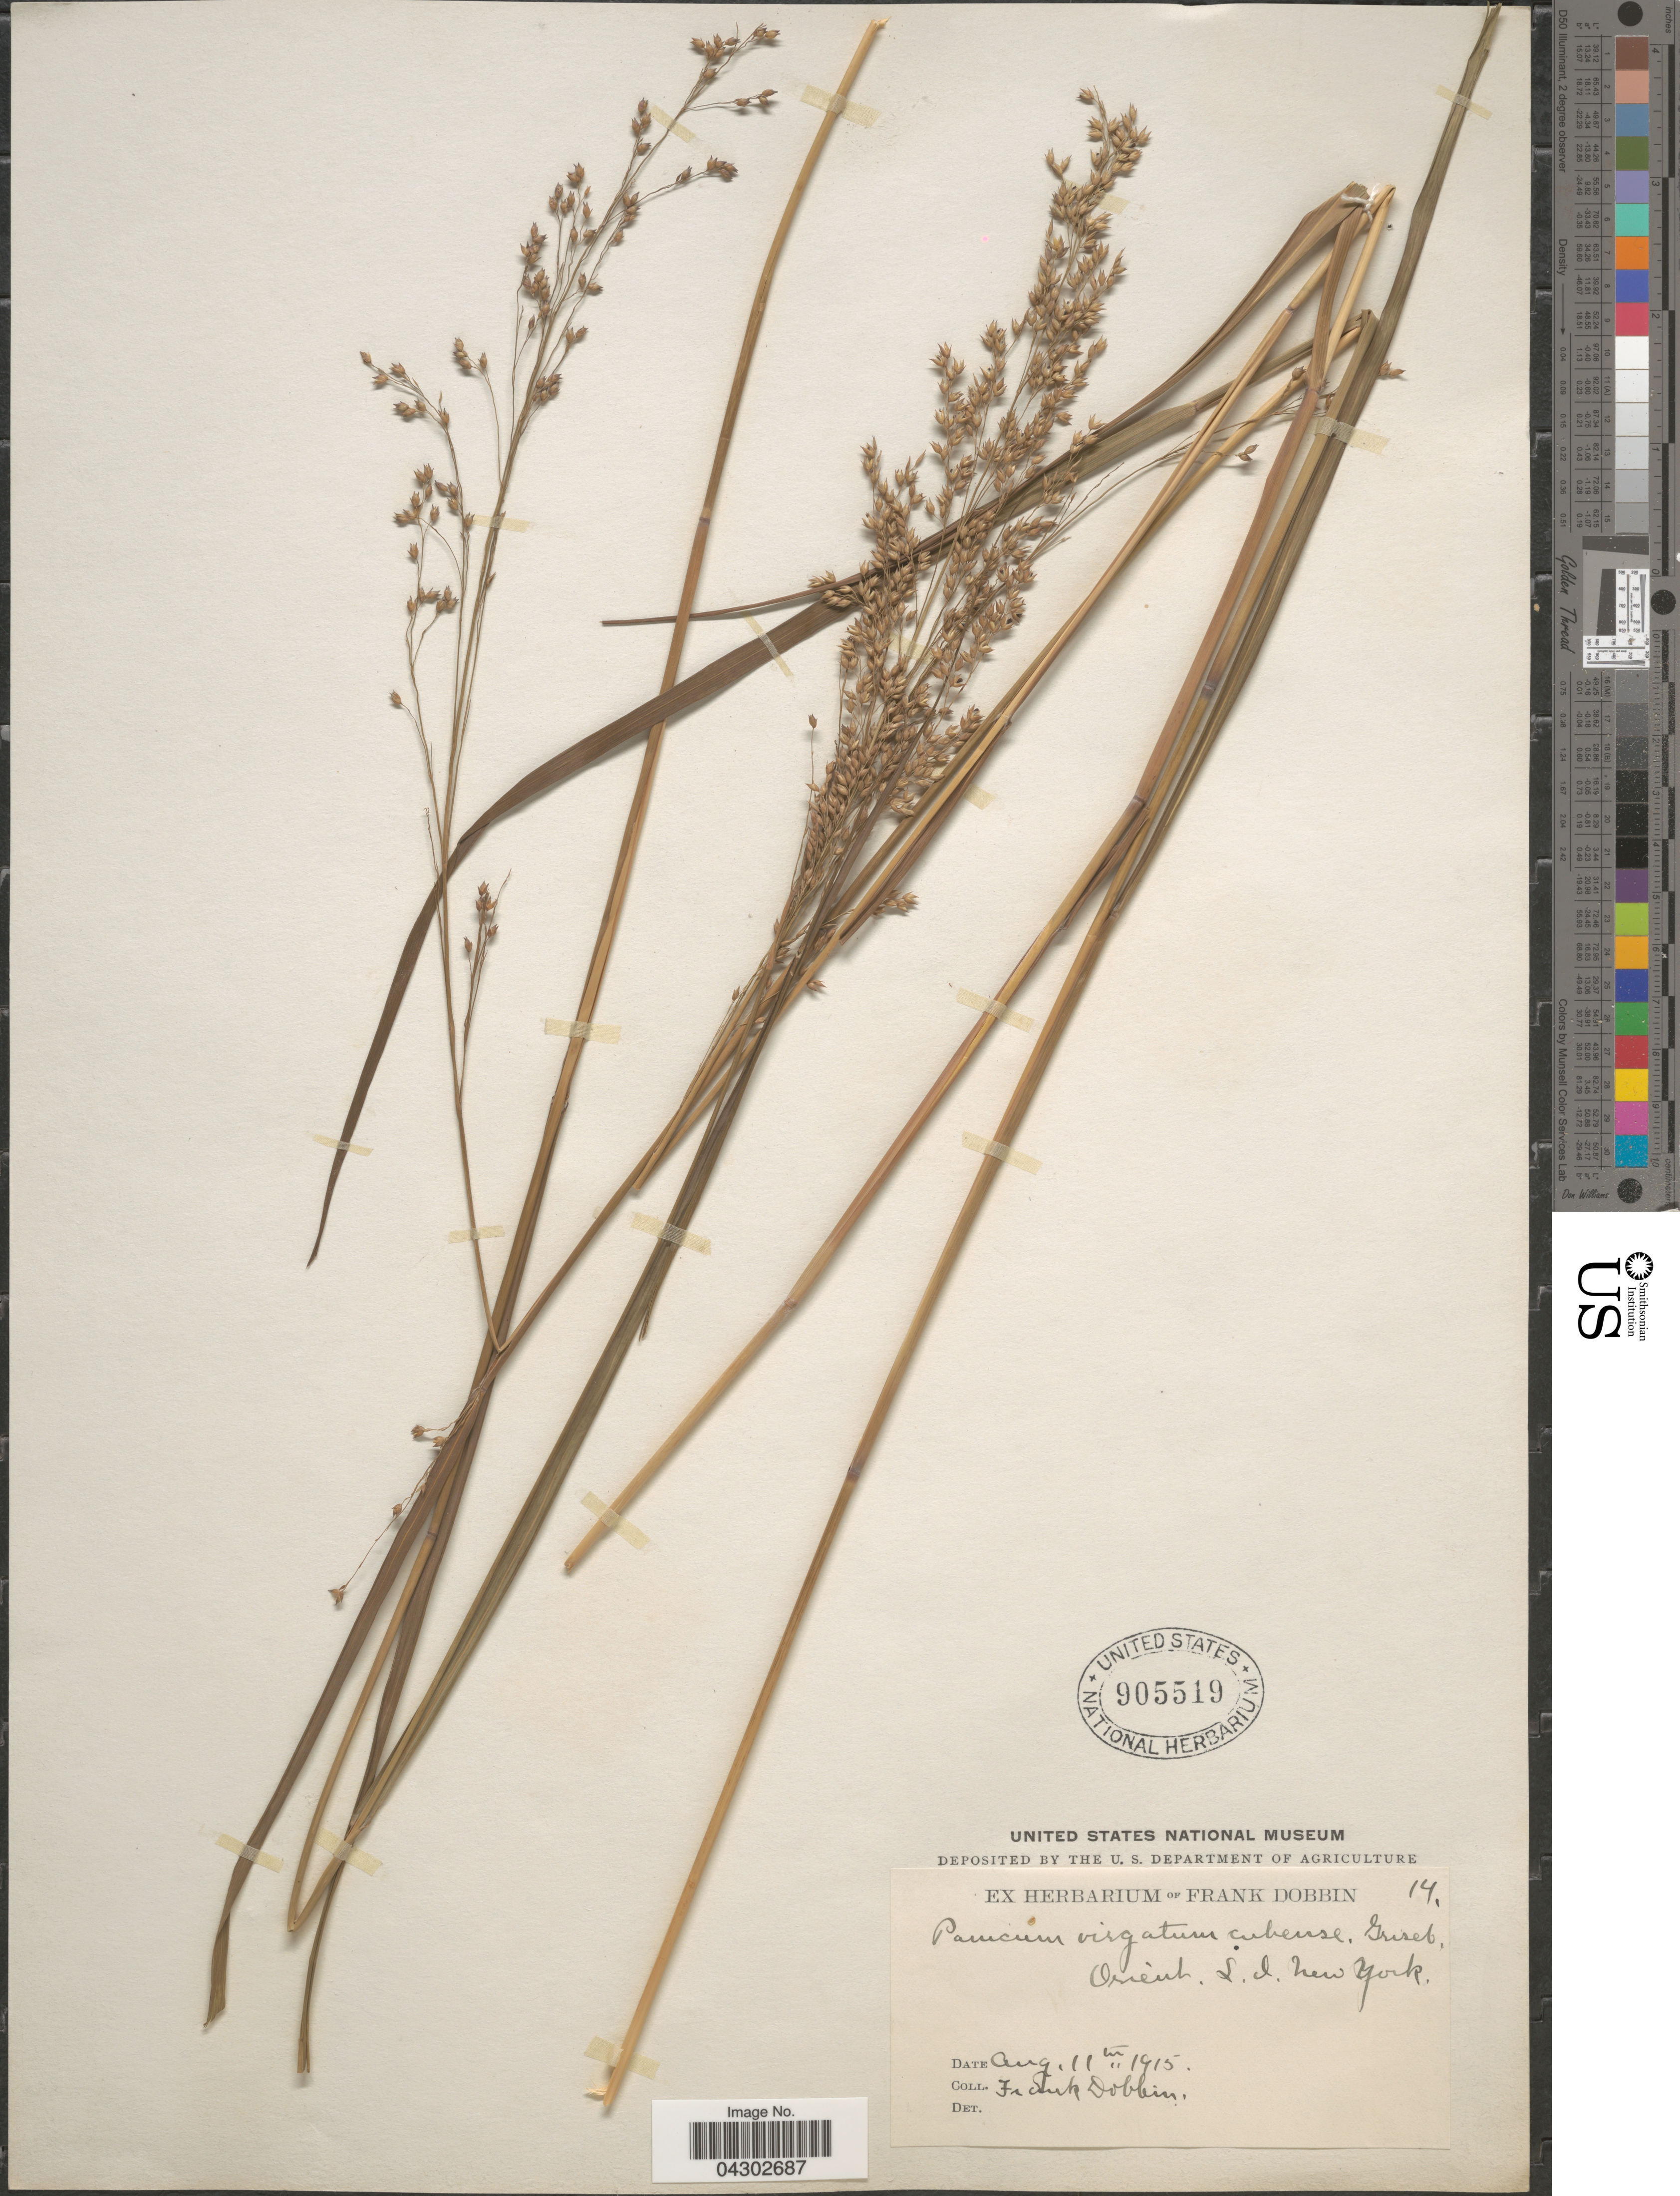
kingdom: Plantae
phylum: Tracheophyta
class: Liliopsida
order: Poales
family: Poaceae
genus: Panicum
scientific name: Panicum virgatum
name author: L.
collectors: F. Dobbin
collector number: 14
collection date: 1915-08-11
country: United States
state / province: New York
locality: Orient, L. I.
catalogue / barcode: US 905519